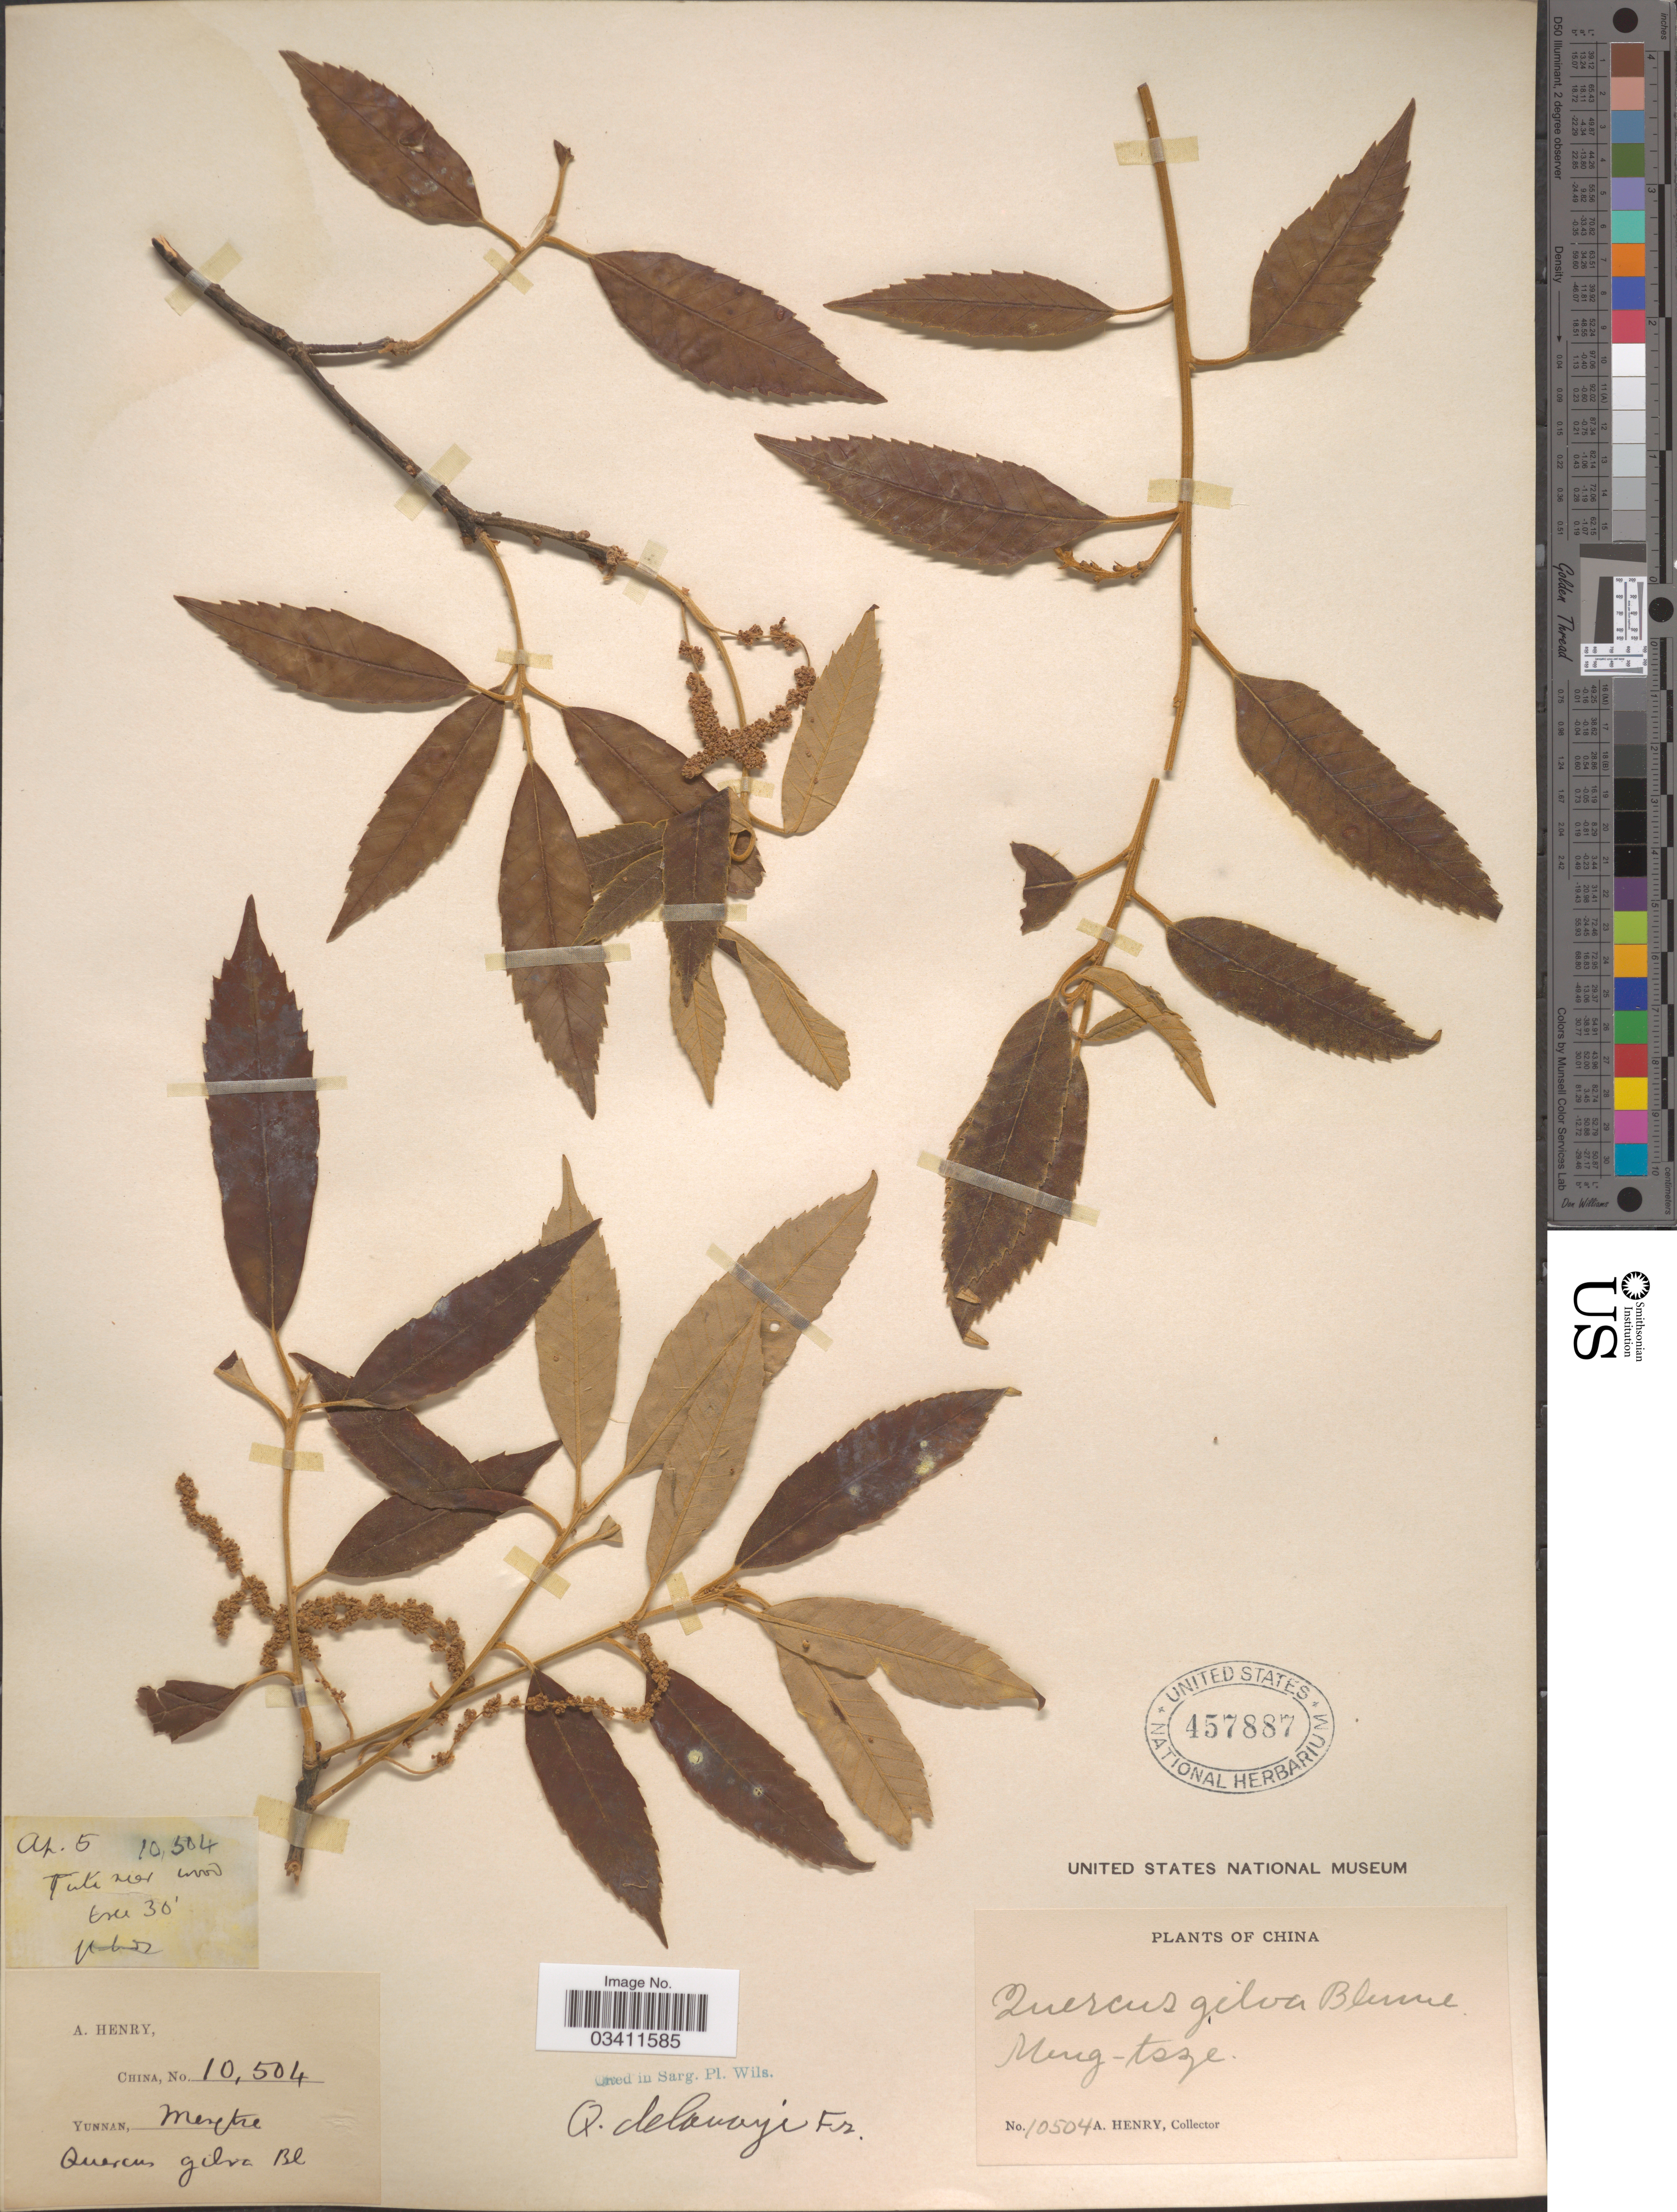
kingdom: Plantae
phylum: Tracheophyta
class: Magnoliopsida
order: Fagales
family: Fagaceae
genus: Quercus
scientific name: Quercus delavayi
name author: Franch.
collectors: A. Henry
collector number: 10504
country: China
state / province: Yunnan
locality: Meng-tsze. Tuti near wood.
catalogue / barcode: US 457887